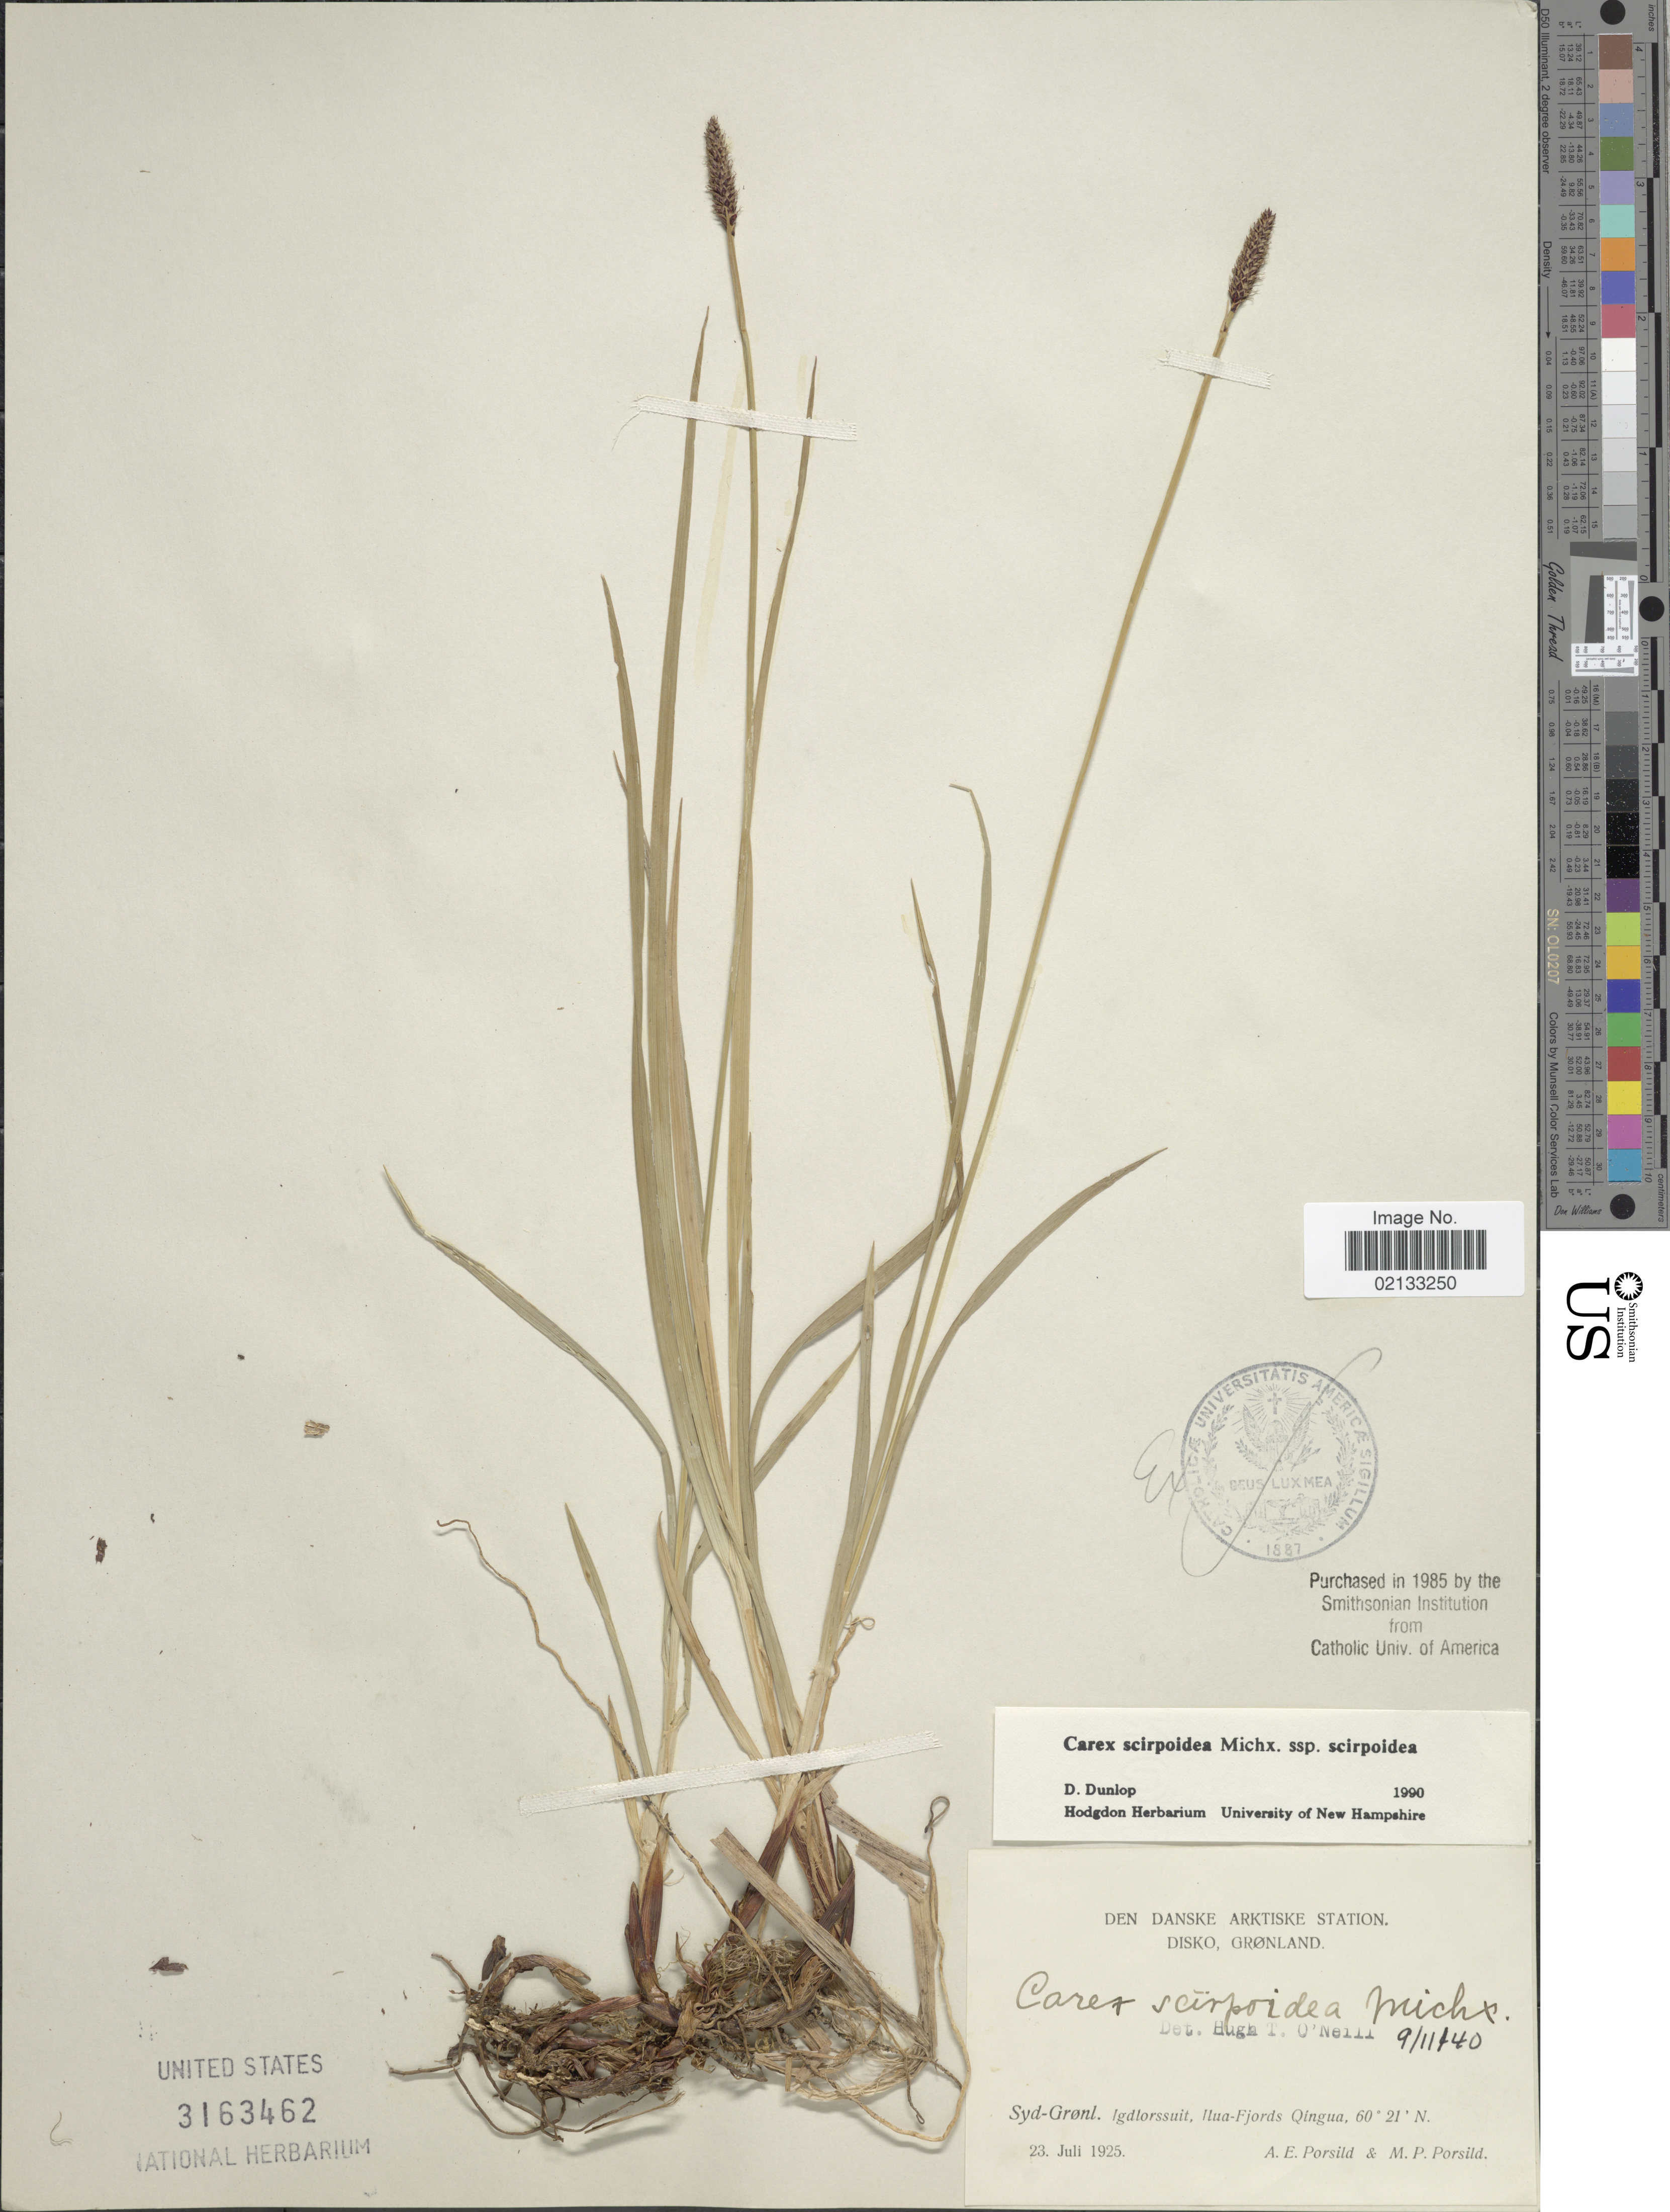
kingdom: Plantae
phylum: Tracheophyta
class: Liliopsida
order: Poales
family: Cyperaceae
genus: Carex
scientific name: Carex scirpoidea subsp. scirpoidea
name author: Michx.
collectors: A. E. Porsild & M. P. Porsild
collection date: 1925-07-23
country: Greenland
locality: Den Danske Arktiske Station, Disko, Syd-Grønl. Igdlorssuit, Ilua-Fjords, Qingua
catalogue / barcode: US 3163462